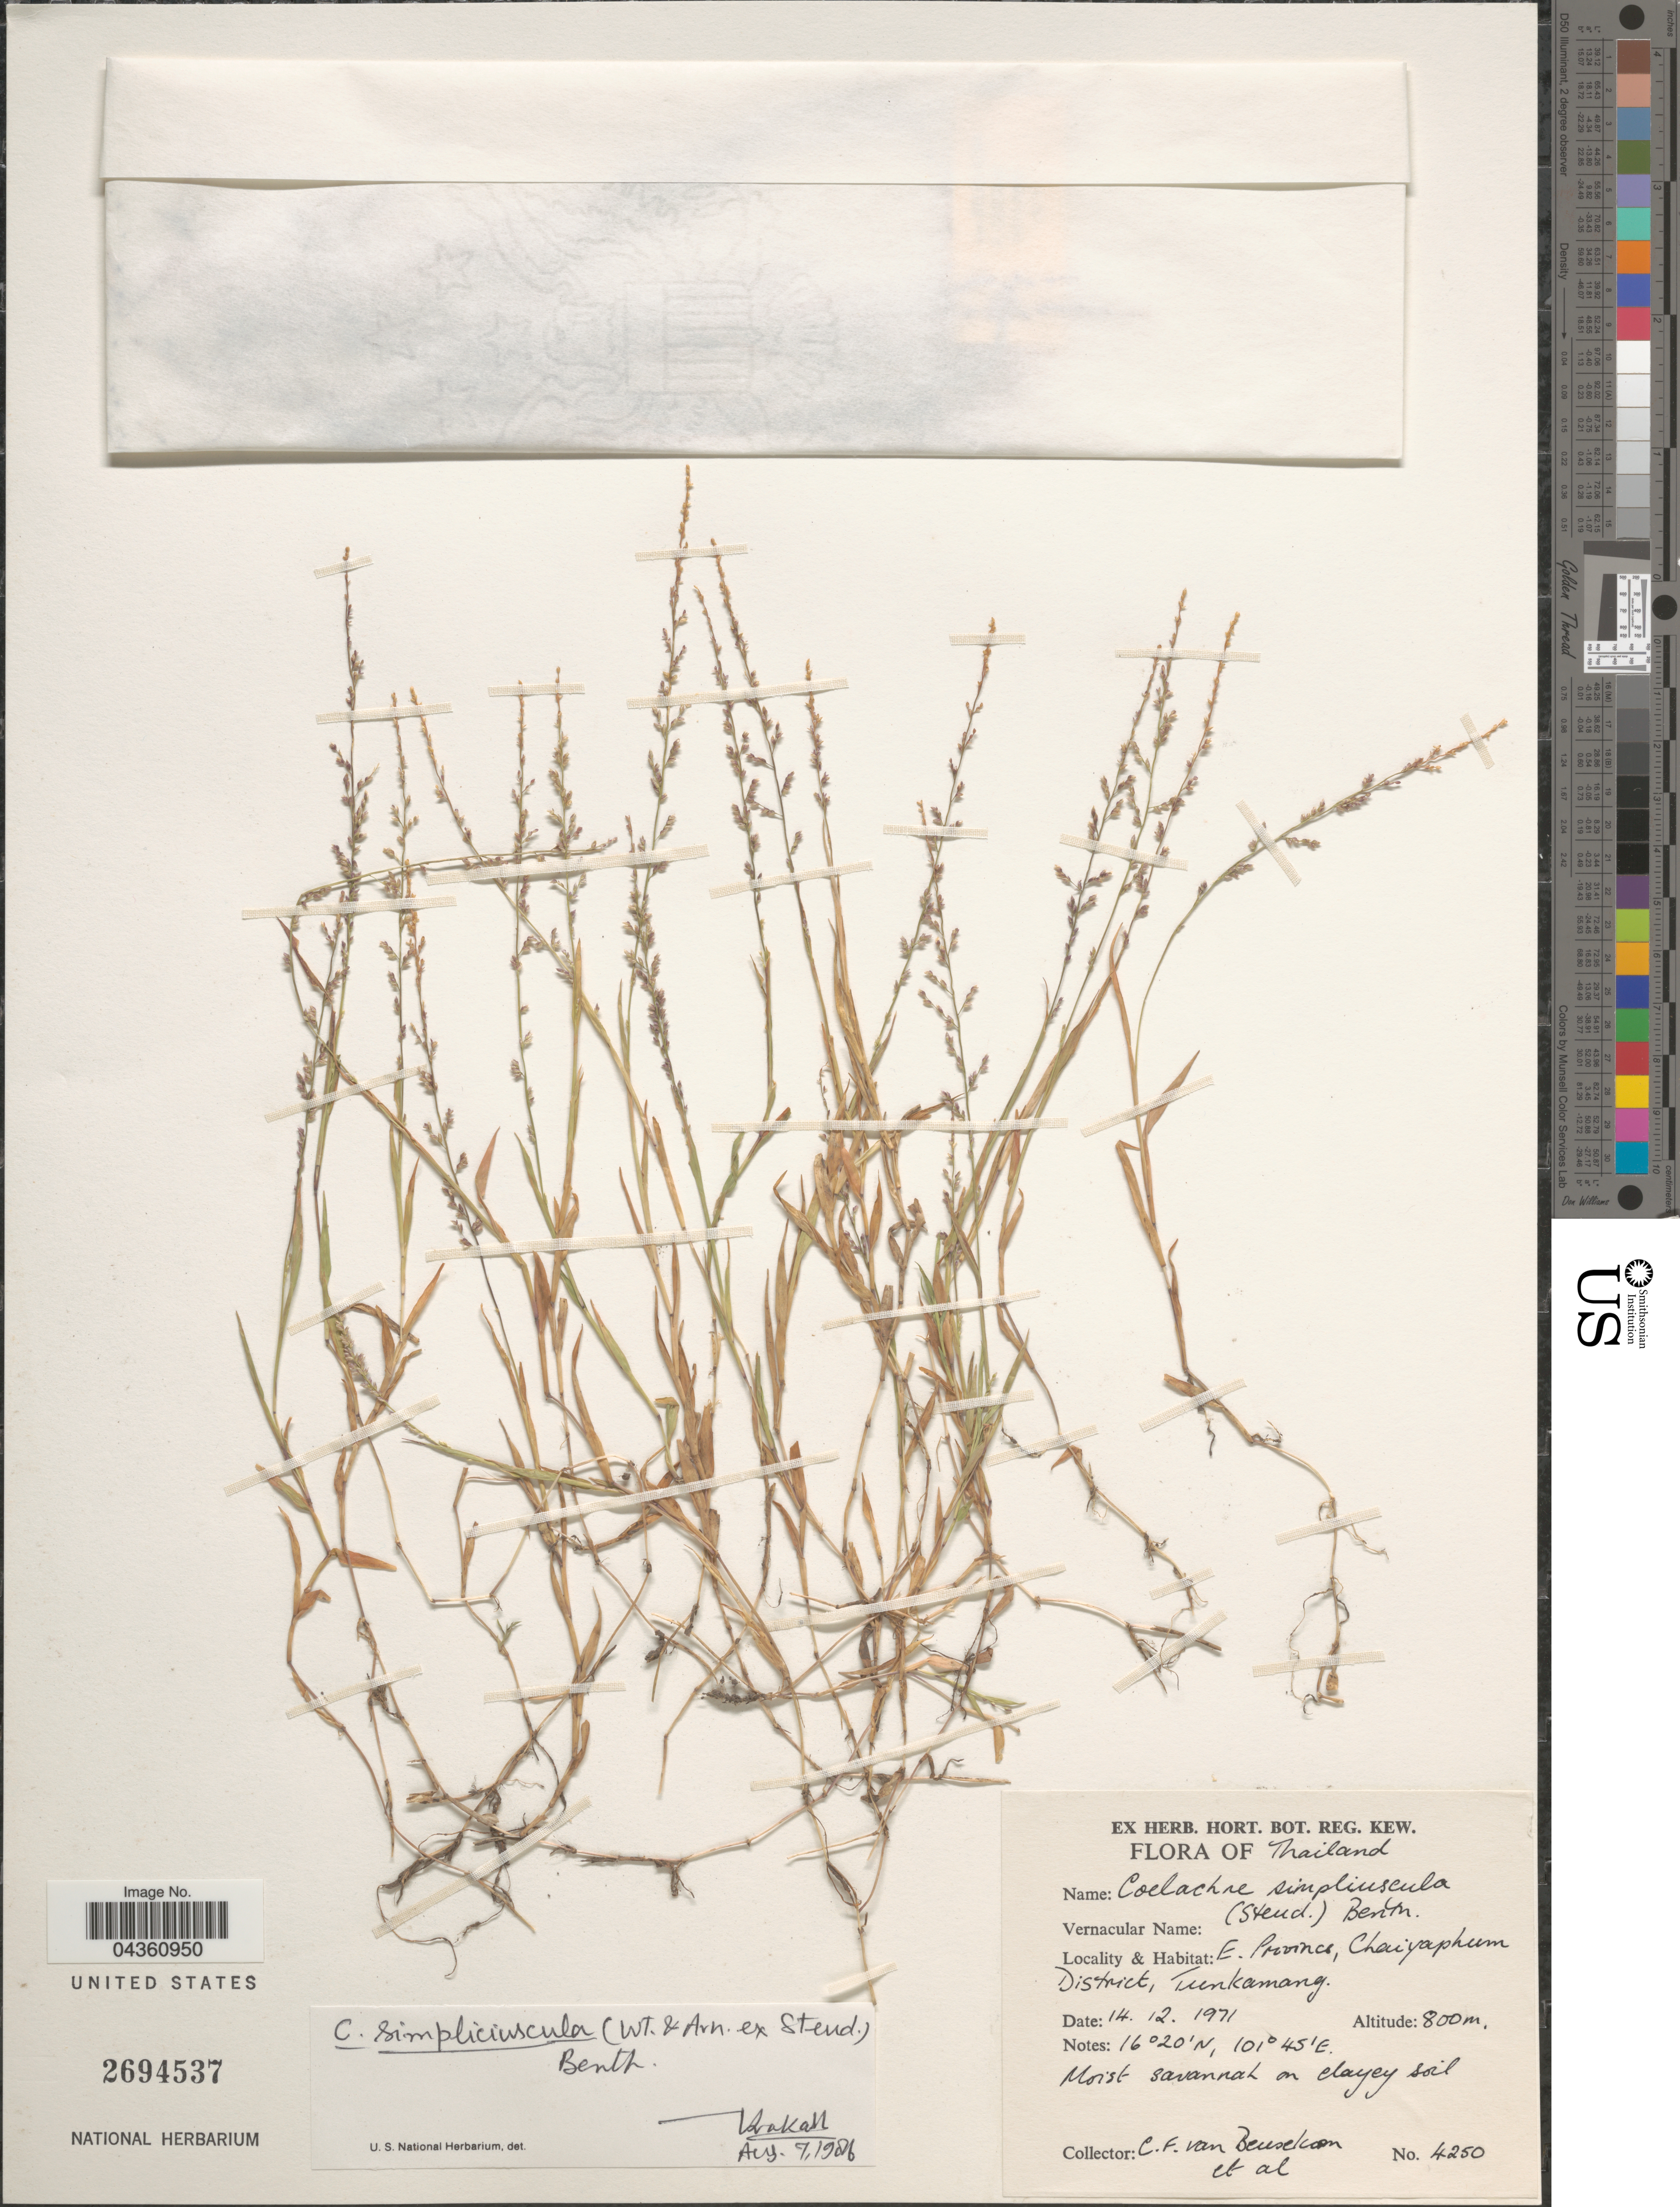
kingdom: Plantae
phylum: Tracheophyta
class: Liliopsida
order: Poales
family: Poaceae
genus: Coelachne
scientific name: Coelachne simpliciuscula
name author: (Wight & Arn. ex Steud.) Munro ex Benth.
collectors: C. F. Beusekom & et al.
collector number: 4250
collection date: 1971-12-14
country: Thailand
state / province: Chaiyaphum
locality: E. Province, Chaiyaphum District, Tunkamang.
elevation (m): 800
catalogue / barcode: US 2694537